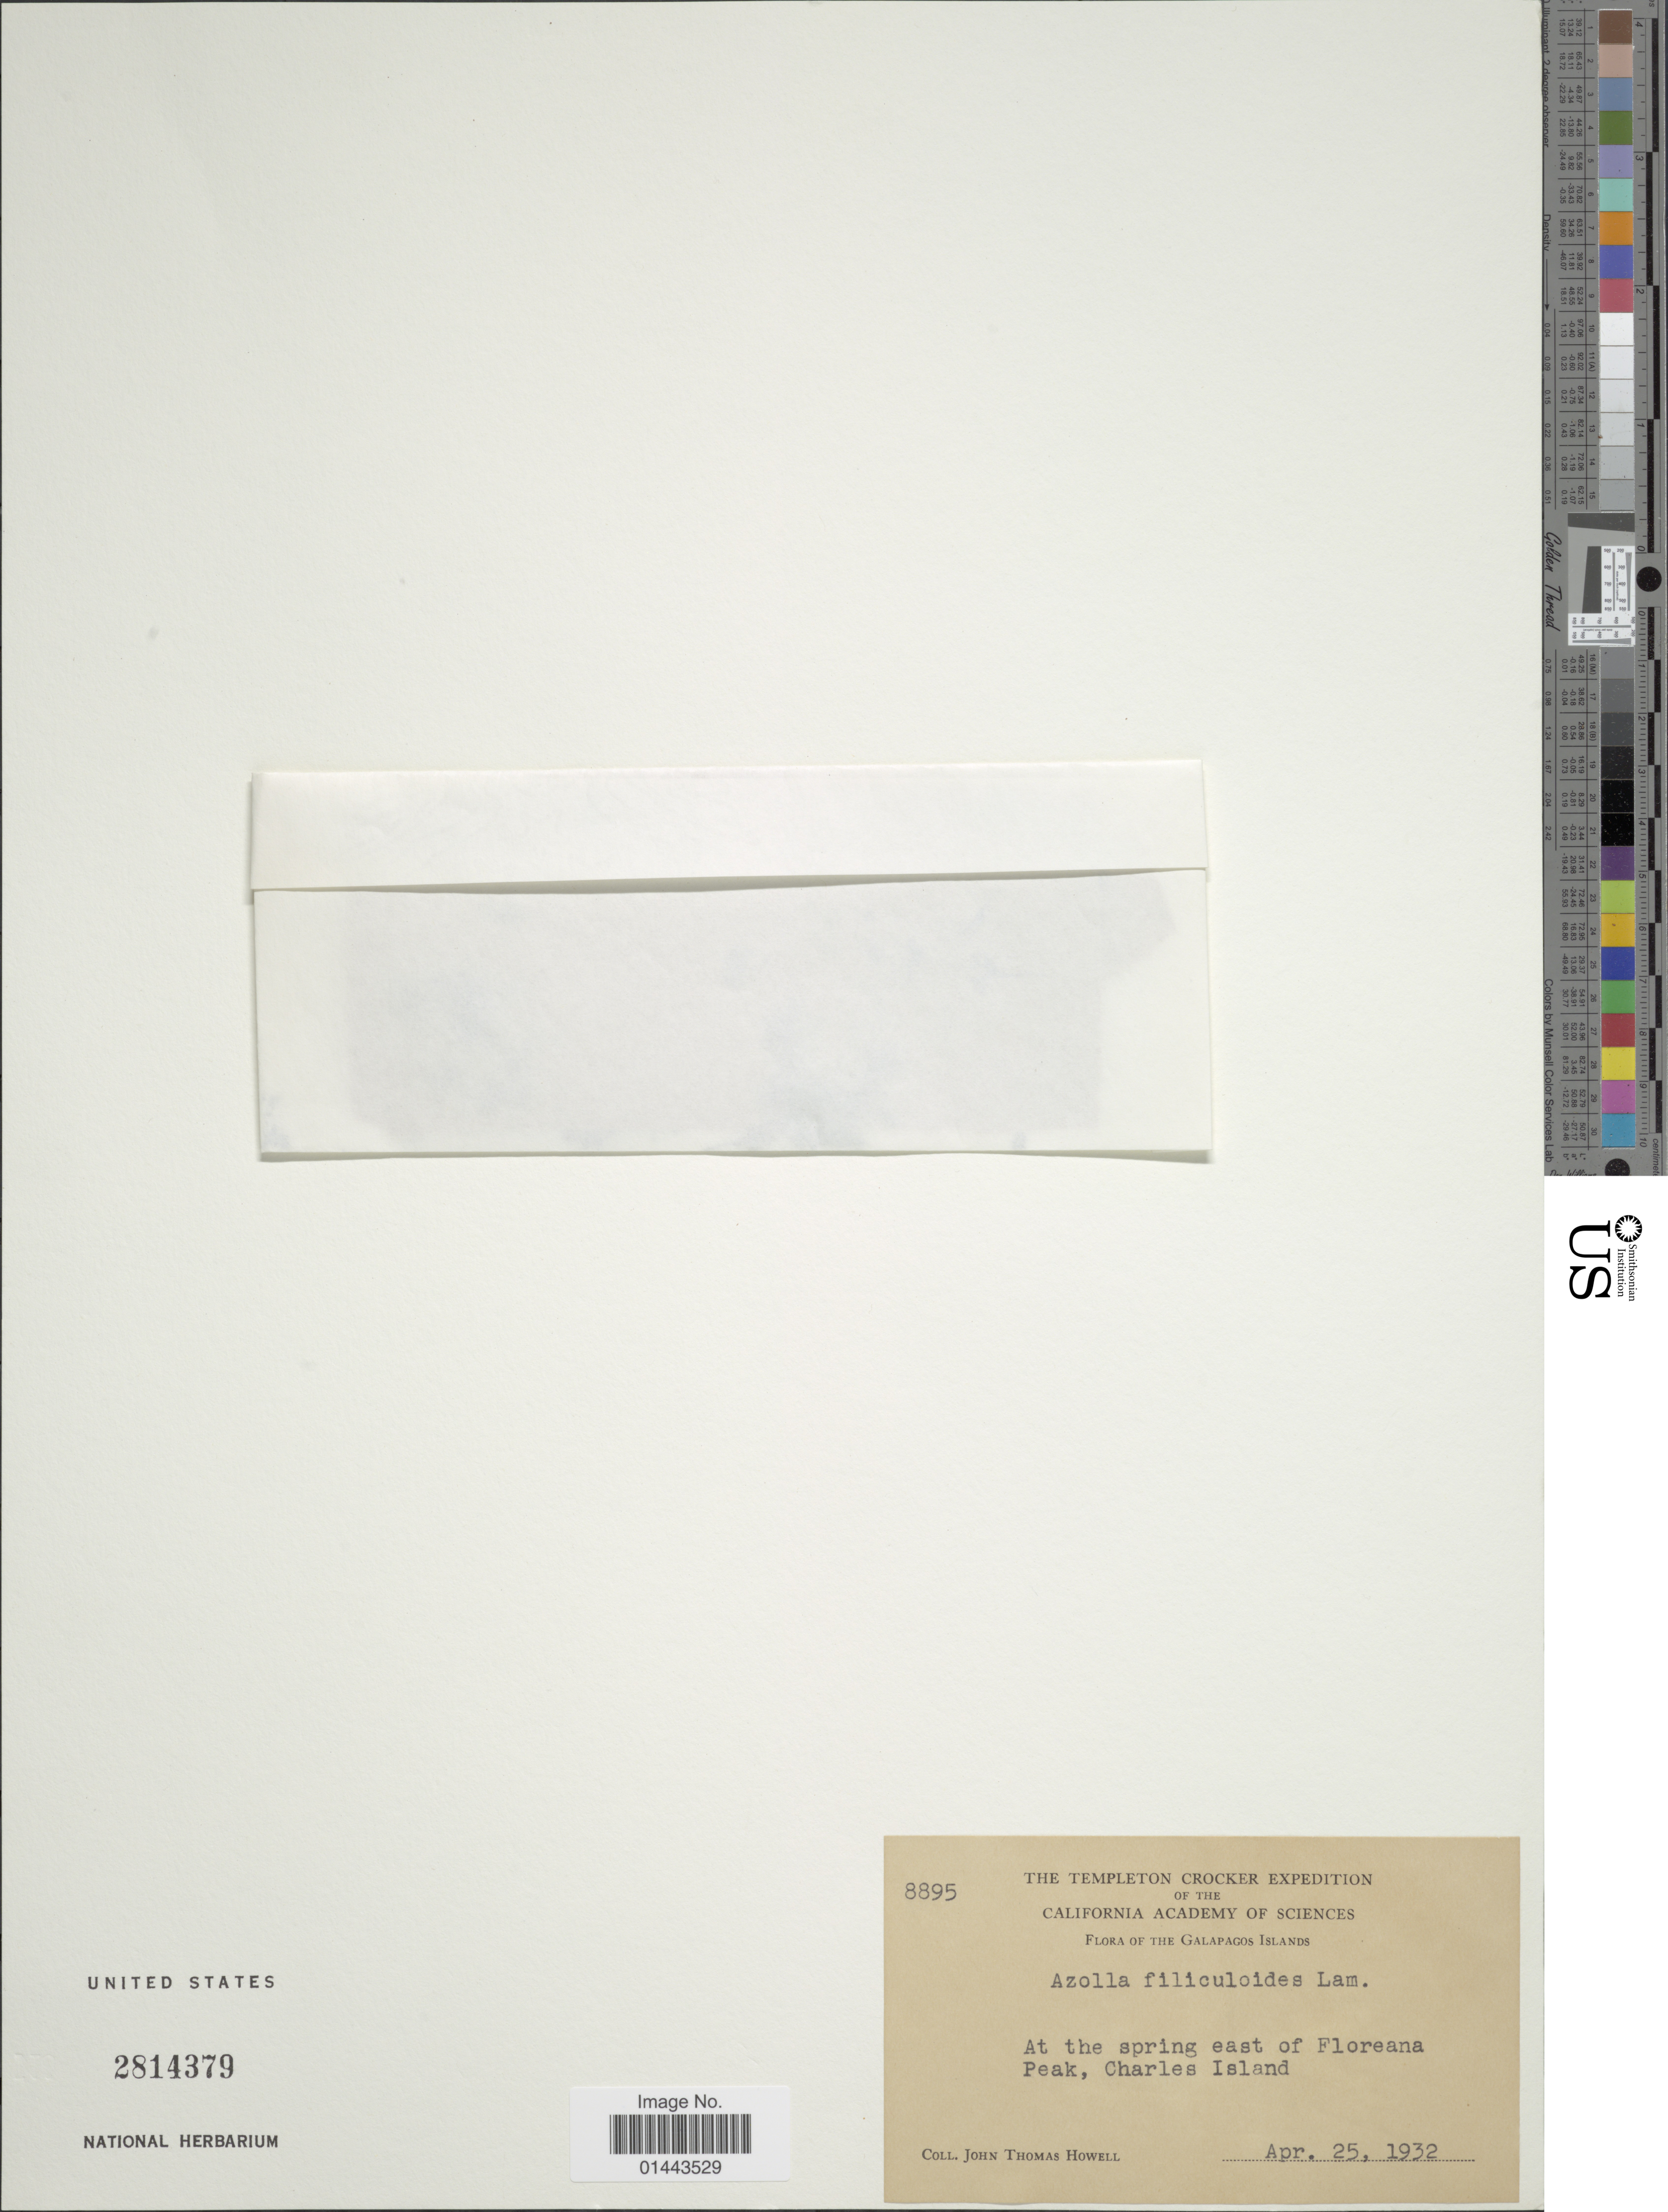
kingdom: Plantae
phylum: Tracheophyta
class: Polypodiopsida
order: Salviniales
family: Salviniaceae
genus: Azolla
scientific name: Azolla filiculoides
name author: Lam.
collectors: J. T. Howell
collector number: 8895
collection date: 1932-04-25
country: Ecuador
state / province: Colón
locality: Galapagos Island. At the spring east of Floreana Peak, Charles Island.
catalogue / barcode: US 2814379